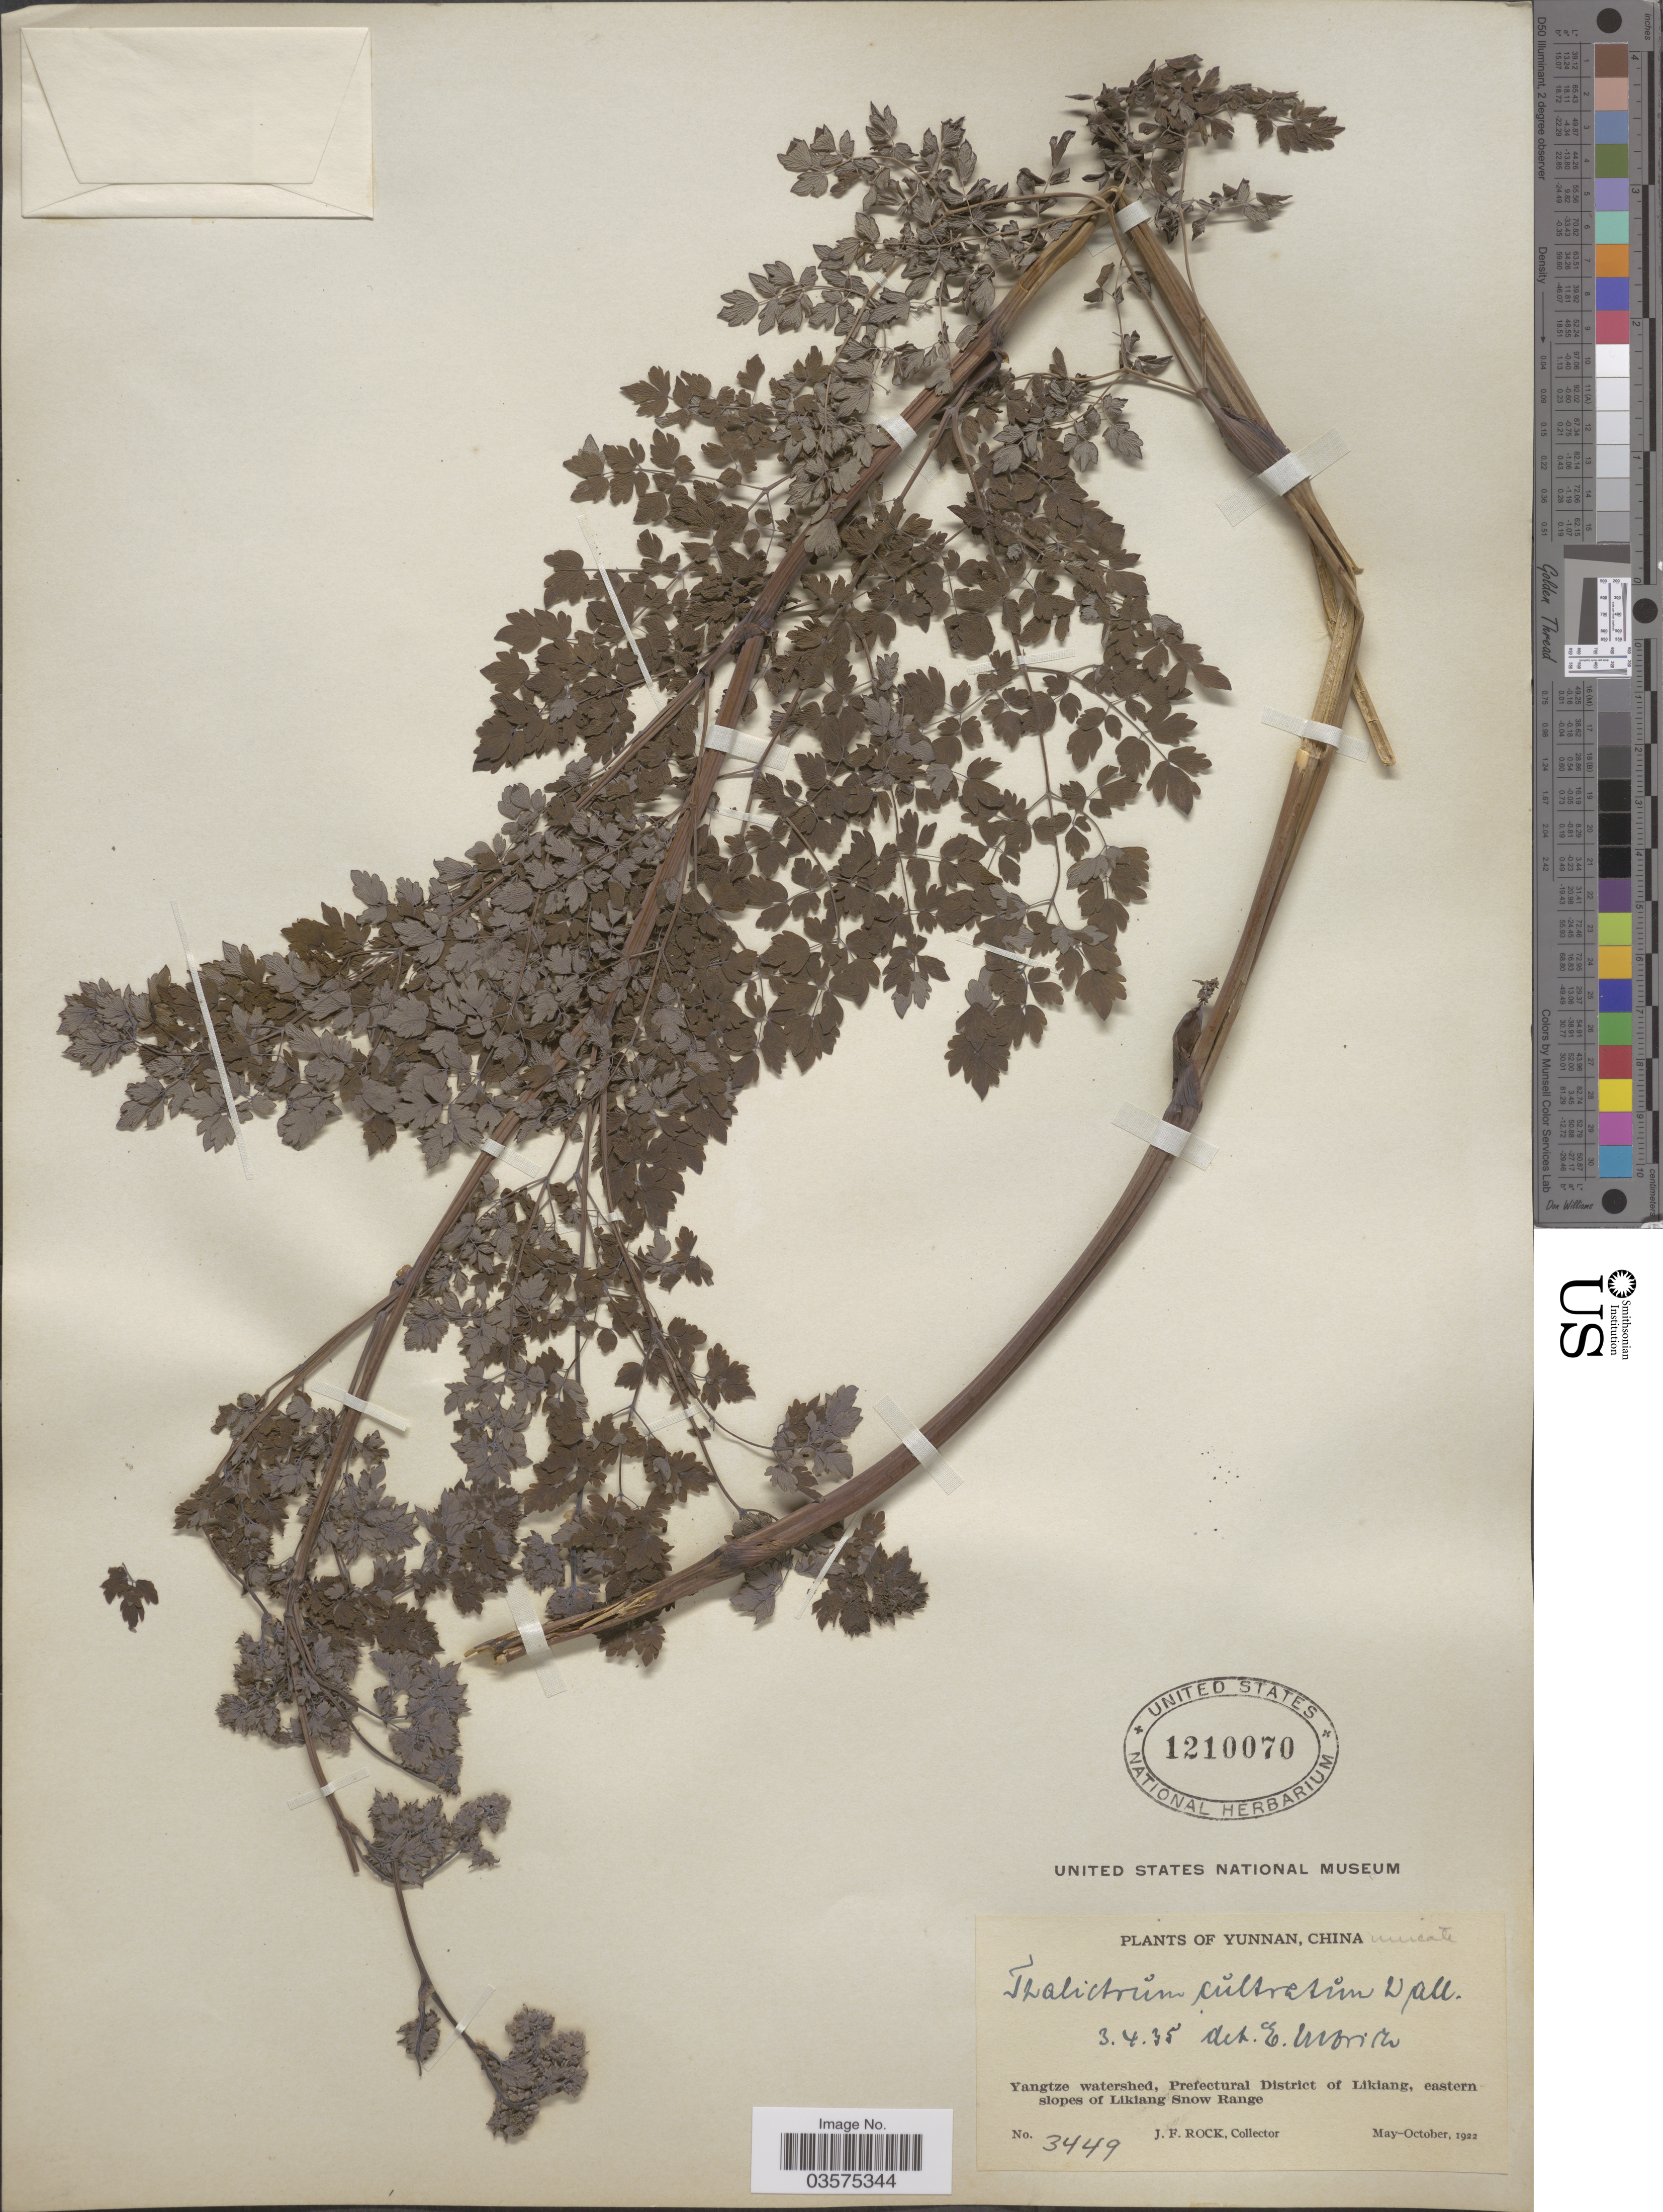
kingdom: Plantae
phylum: Tracheophyta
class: Magnoliopsida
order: Ranunculales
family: Ranunculaceae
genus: Thalictrum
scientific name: Thalictrum cultratum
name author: Wall.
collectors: J. Rock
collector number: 3449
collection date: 1922-05/1922-10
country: China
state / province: Yunnan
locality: Yangtze watershed, Prefectural District of Likiang, eastern slopes of Likiang Snow Range.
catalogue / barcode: US 1210070